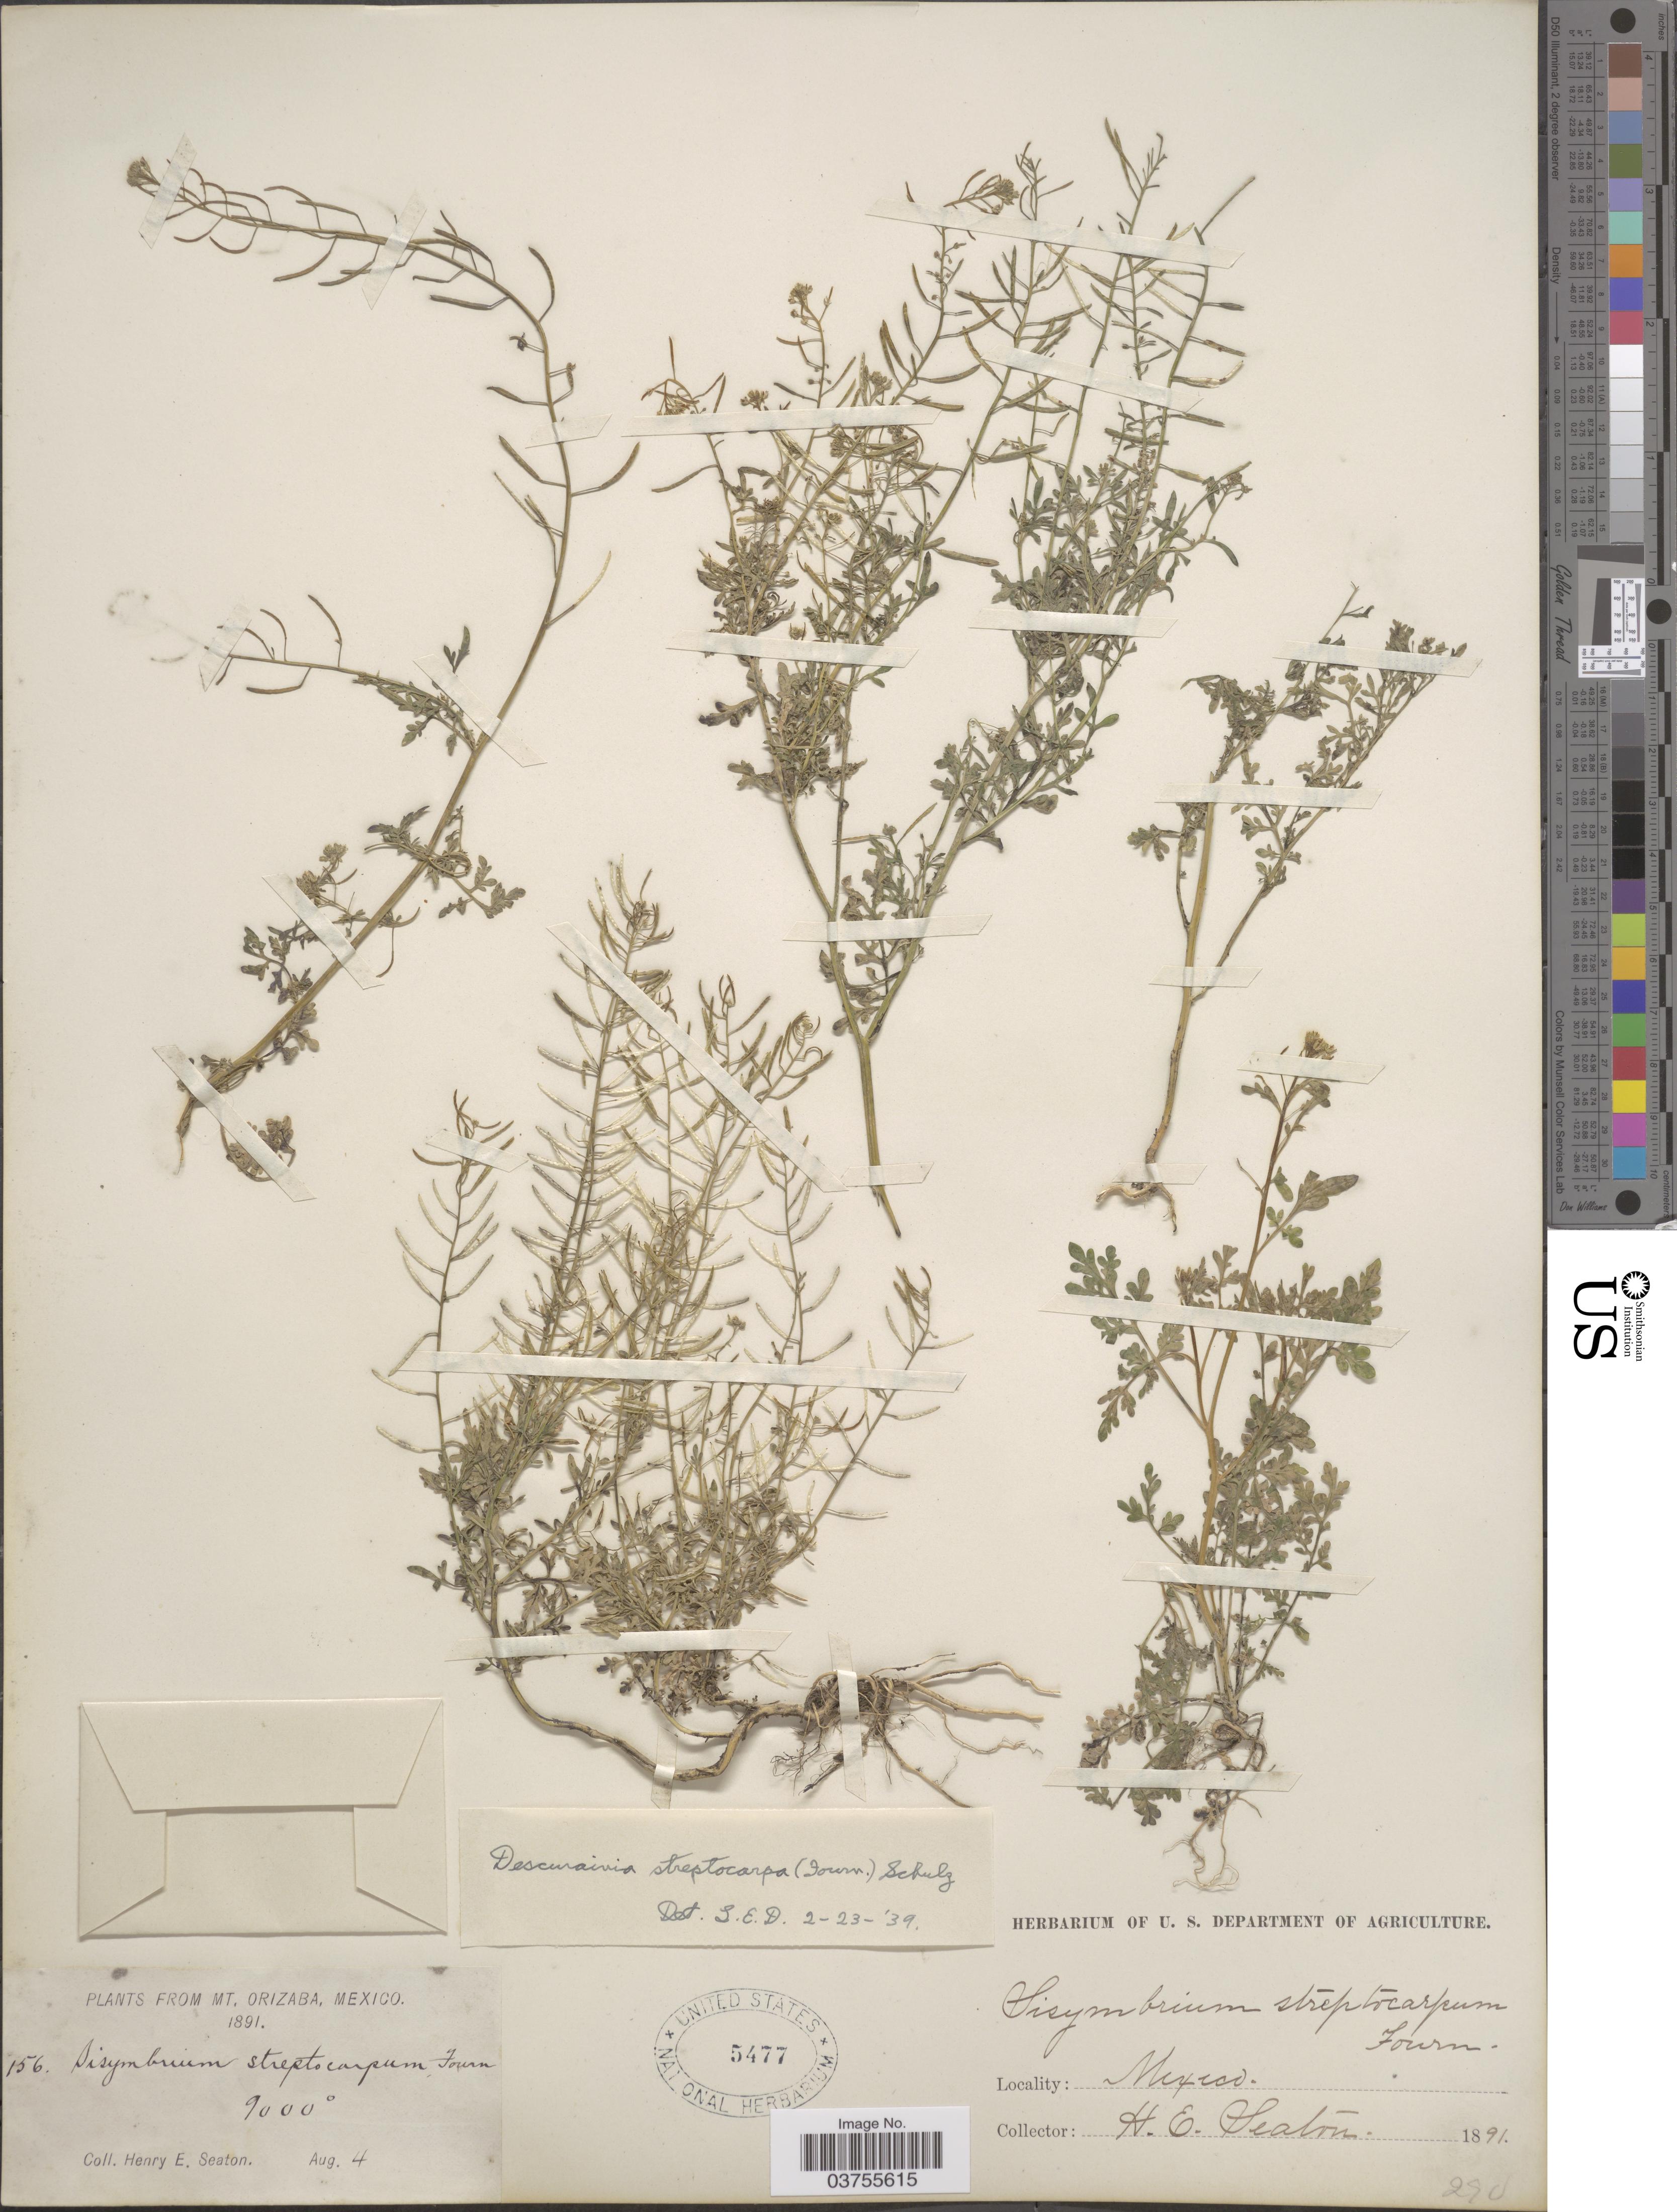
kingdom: Plantae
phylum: Tracheophyta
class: Magnoliopsida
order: Brassicales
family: Brassicaceae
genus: Descurainia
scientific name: Descurainia streptocarpa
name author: (E. Fourn. & C.A. Mey.) O.E. Schulz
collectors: H. E. Seaton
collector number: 156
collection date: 1891-08-04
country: Mexico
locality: Mt. Orizaba.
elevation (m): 2743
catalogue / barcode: US 5477